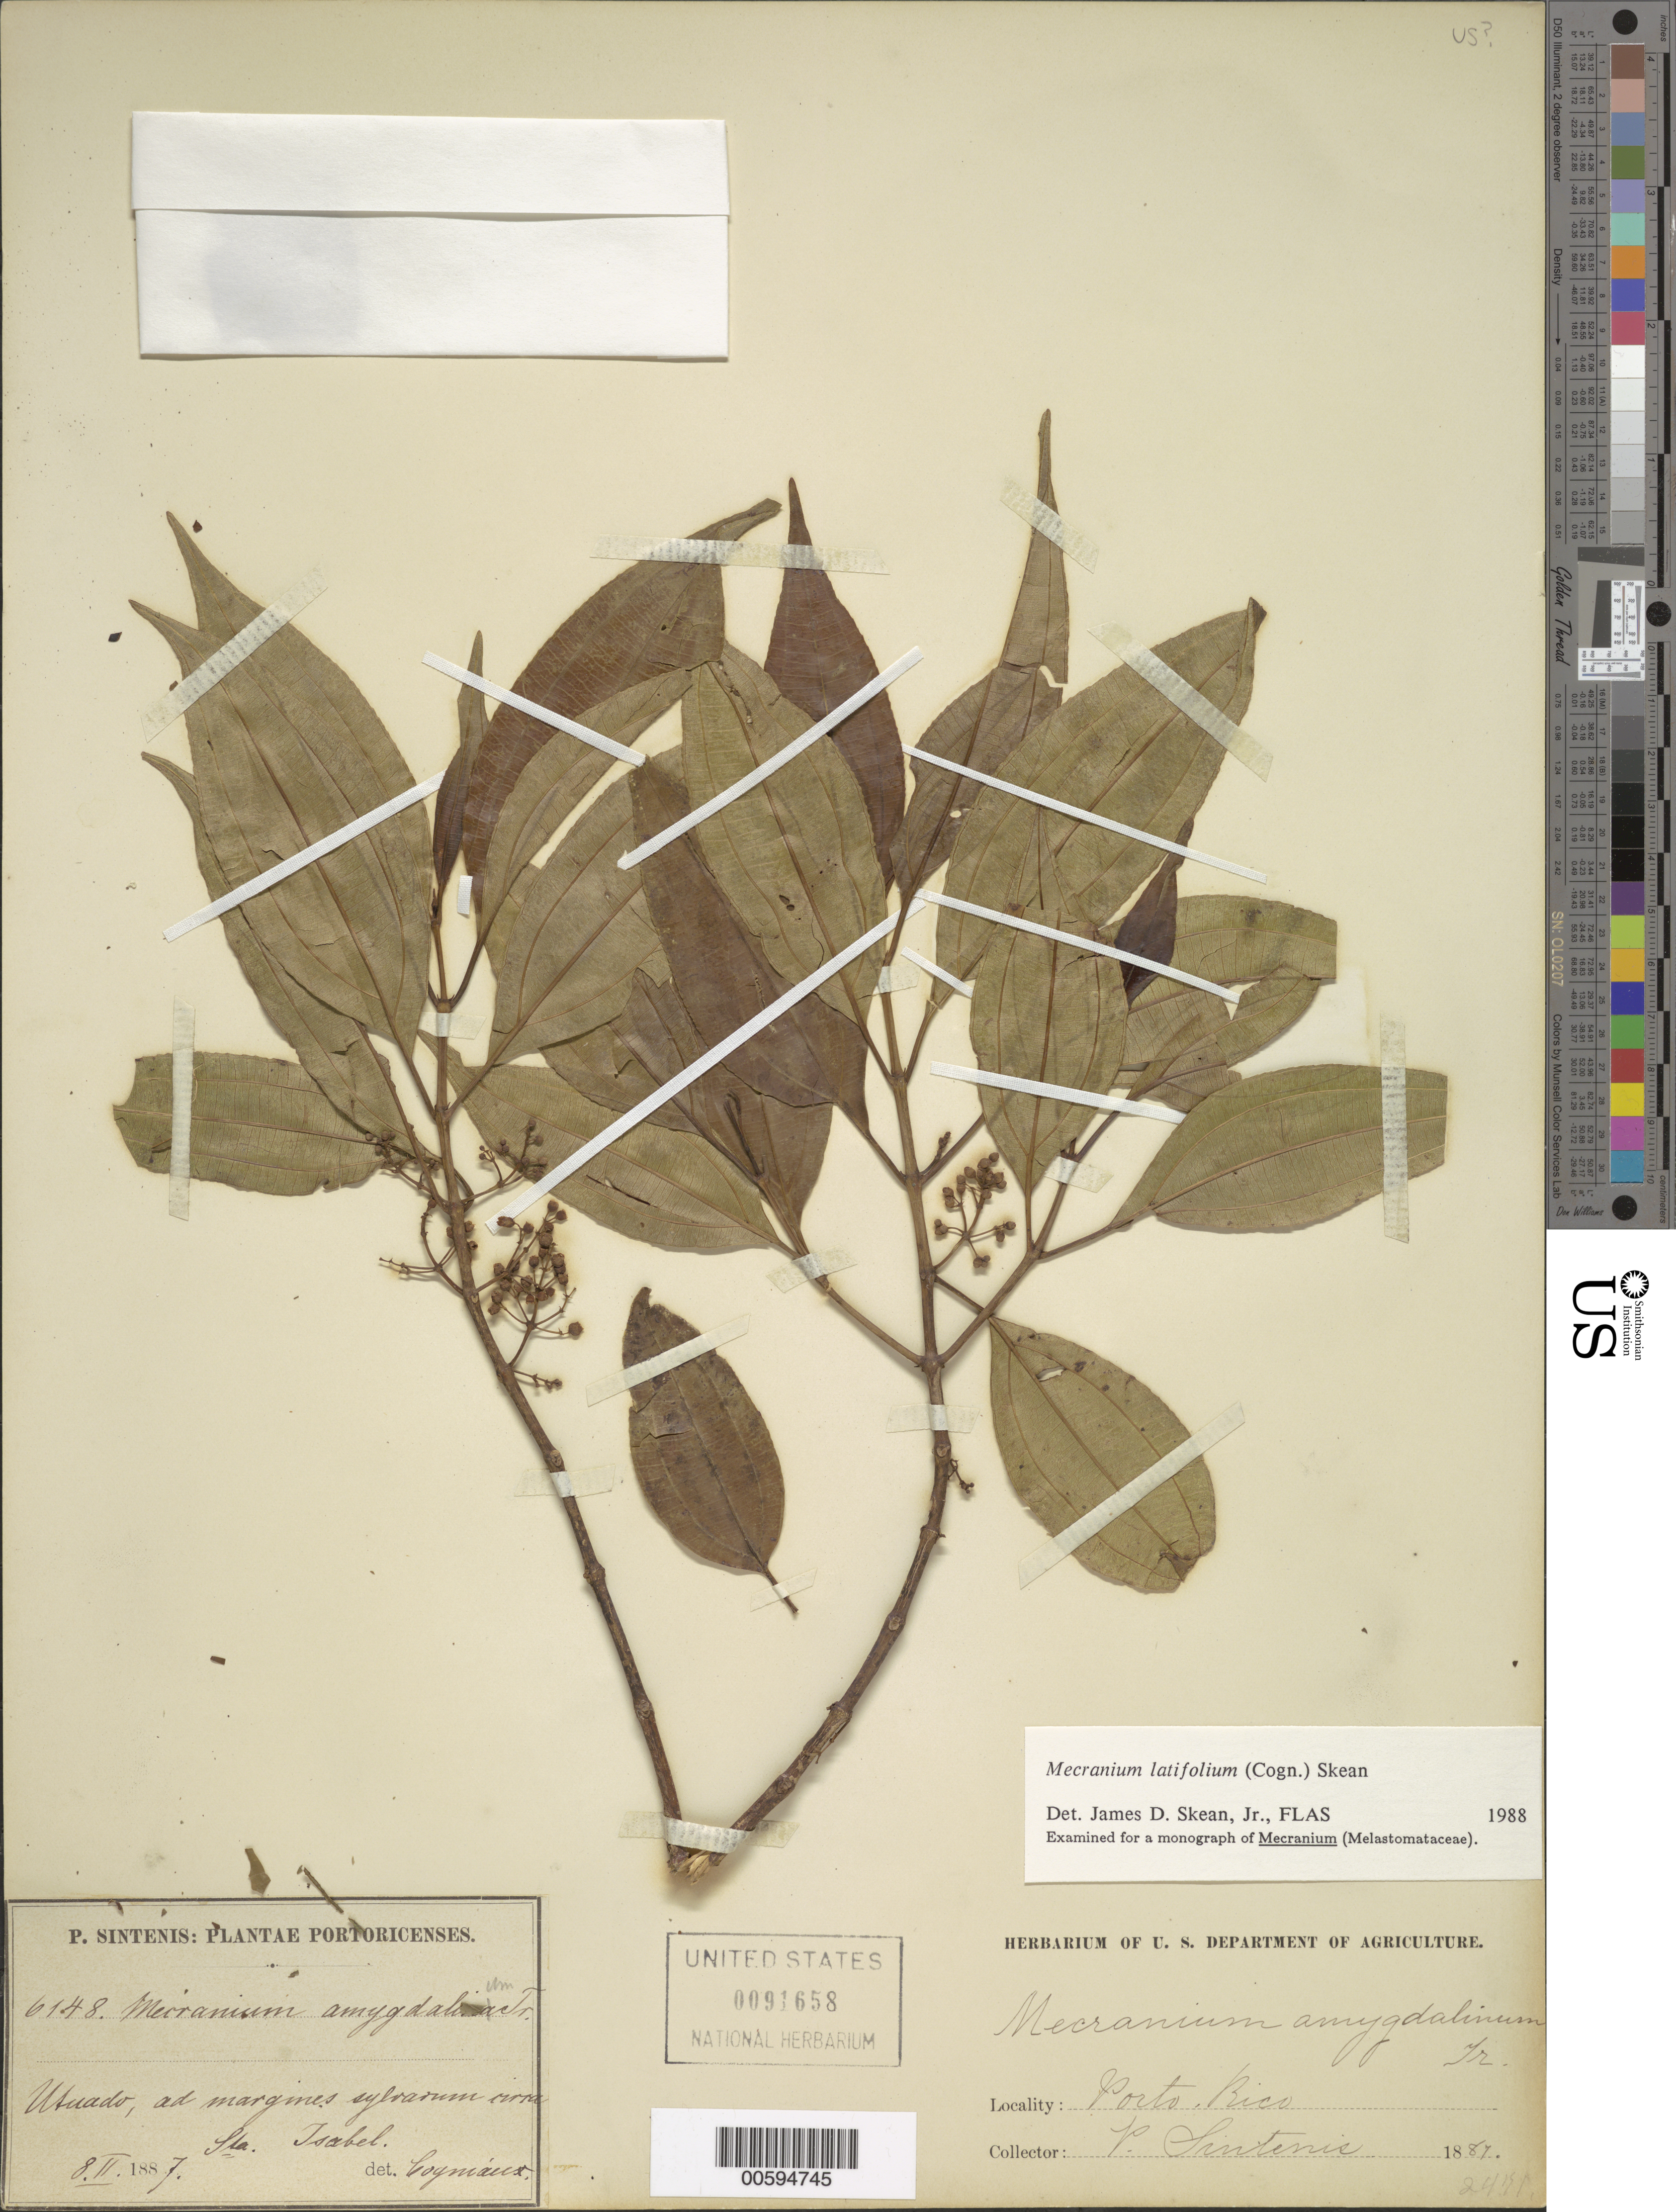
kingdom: Plantae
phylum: Tracheophyta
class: Magnoliopsida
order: Myrtales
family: Melastomataceae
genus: Mecranium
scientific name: Mecranium latifolium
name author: (Cogn.) Skean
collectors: P. Sintenis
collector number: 6148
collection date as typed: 08 Feb 1887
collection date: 1887-02-08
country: Puerto Rico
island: Greater Antilles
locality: Utuado, ad margines sylvarum circa Sta. Isable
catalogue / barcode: US 91658